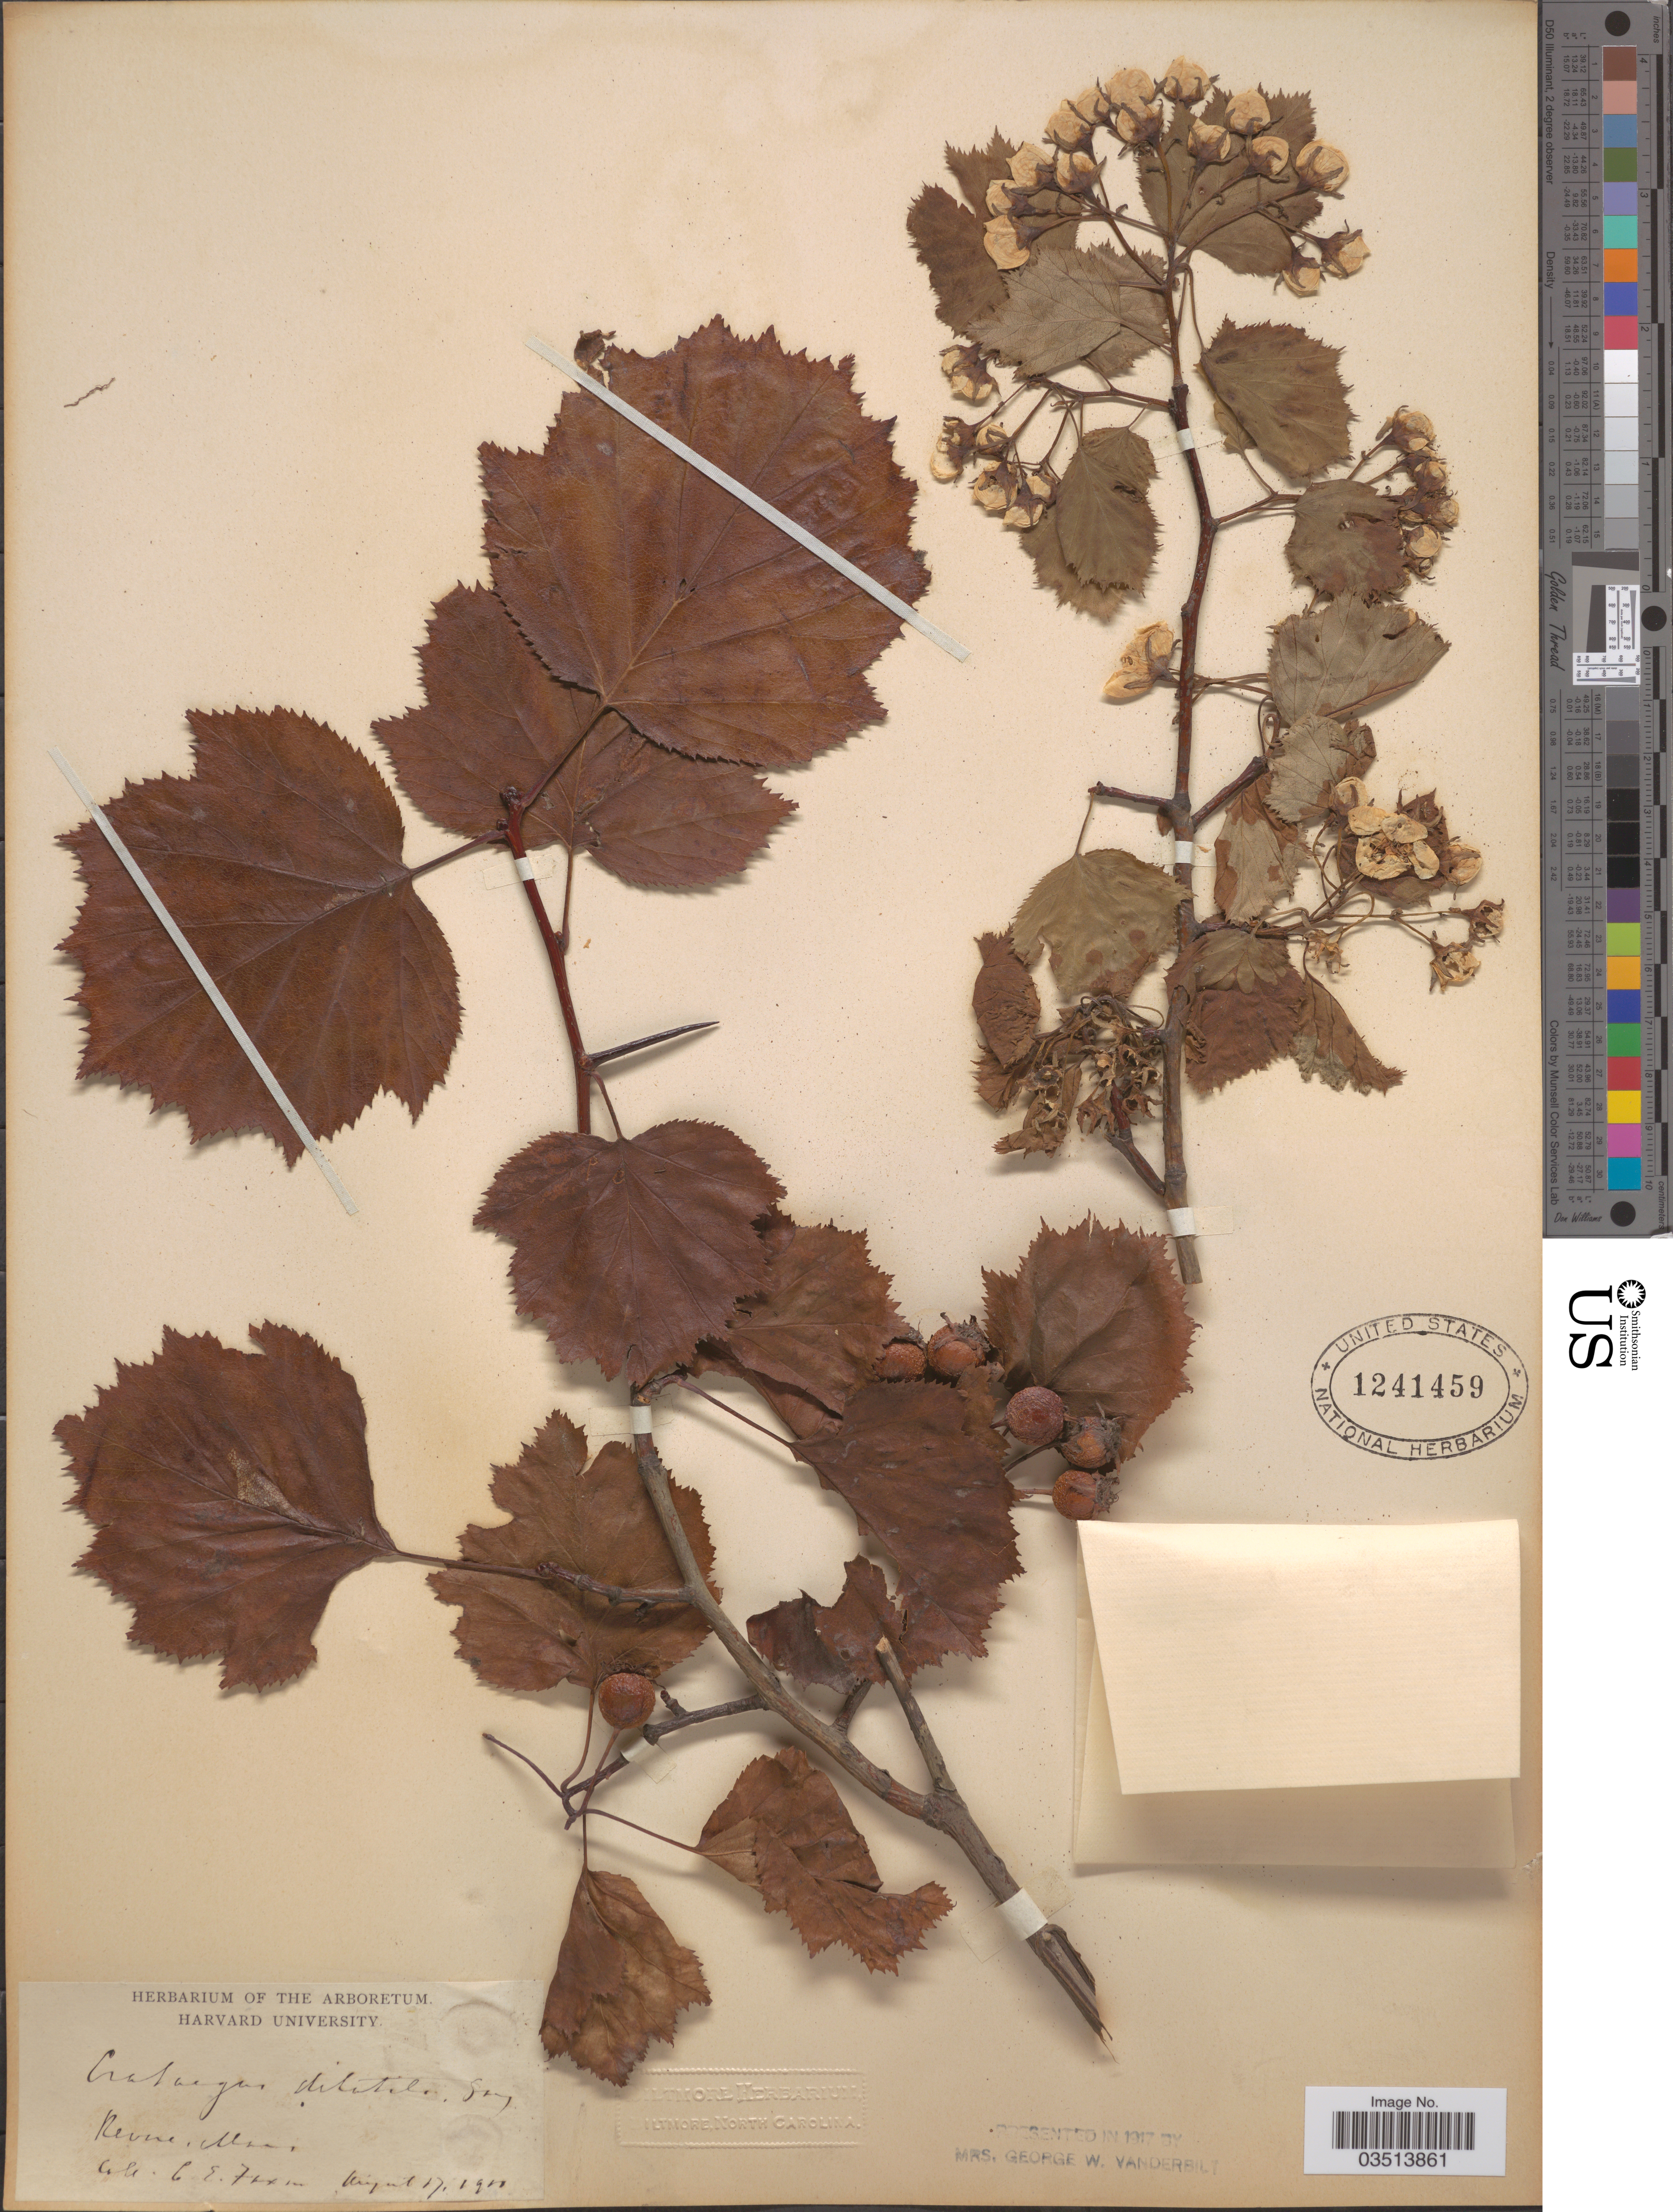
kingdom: Plantae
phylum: Tracheophyta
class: Magnoliopsida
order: Rosales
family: Rosaceae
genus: Crataegus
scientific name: Crataegus coccinioides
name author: Ashe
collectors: C. Faxon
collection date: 1900-08-17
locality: [illegible text].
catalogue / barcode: US 1241459